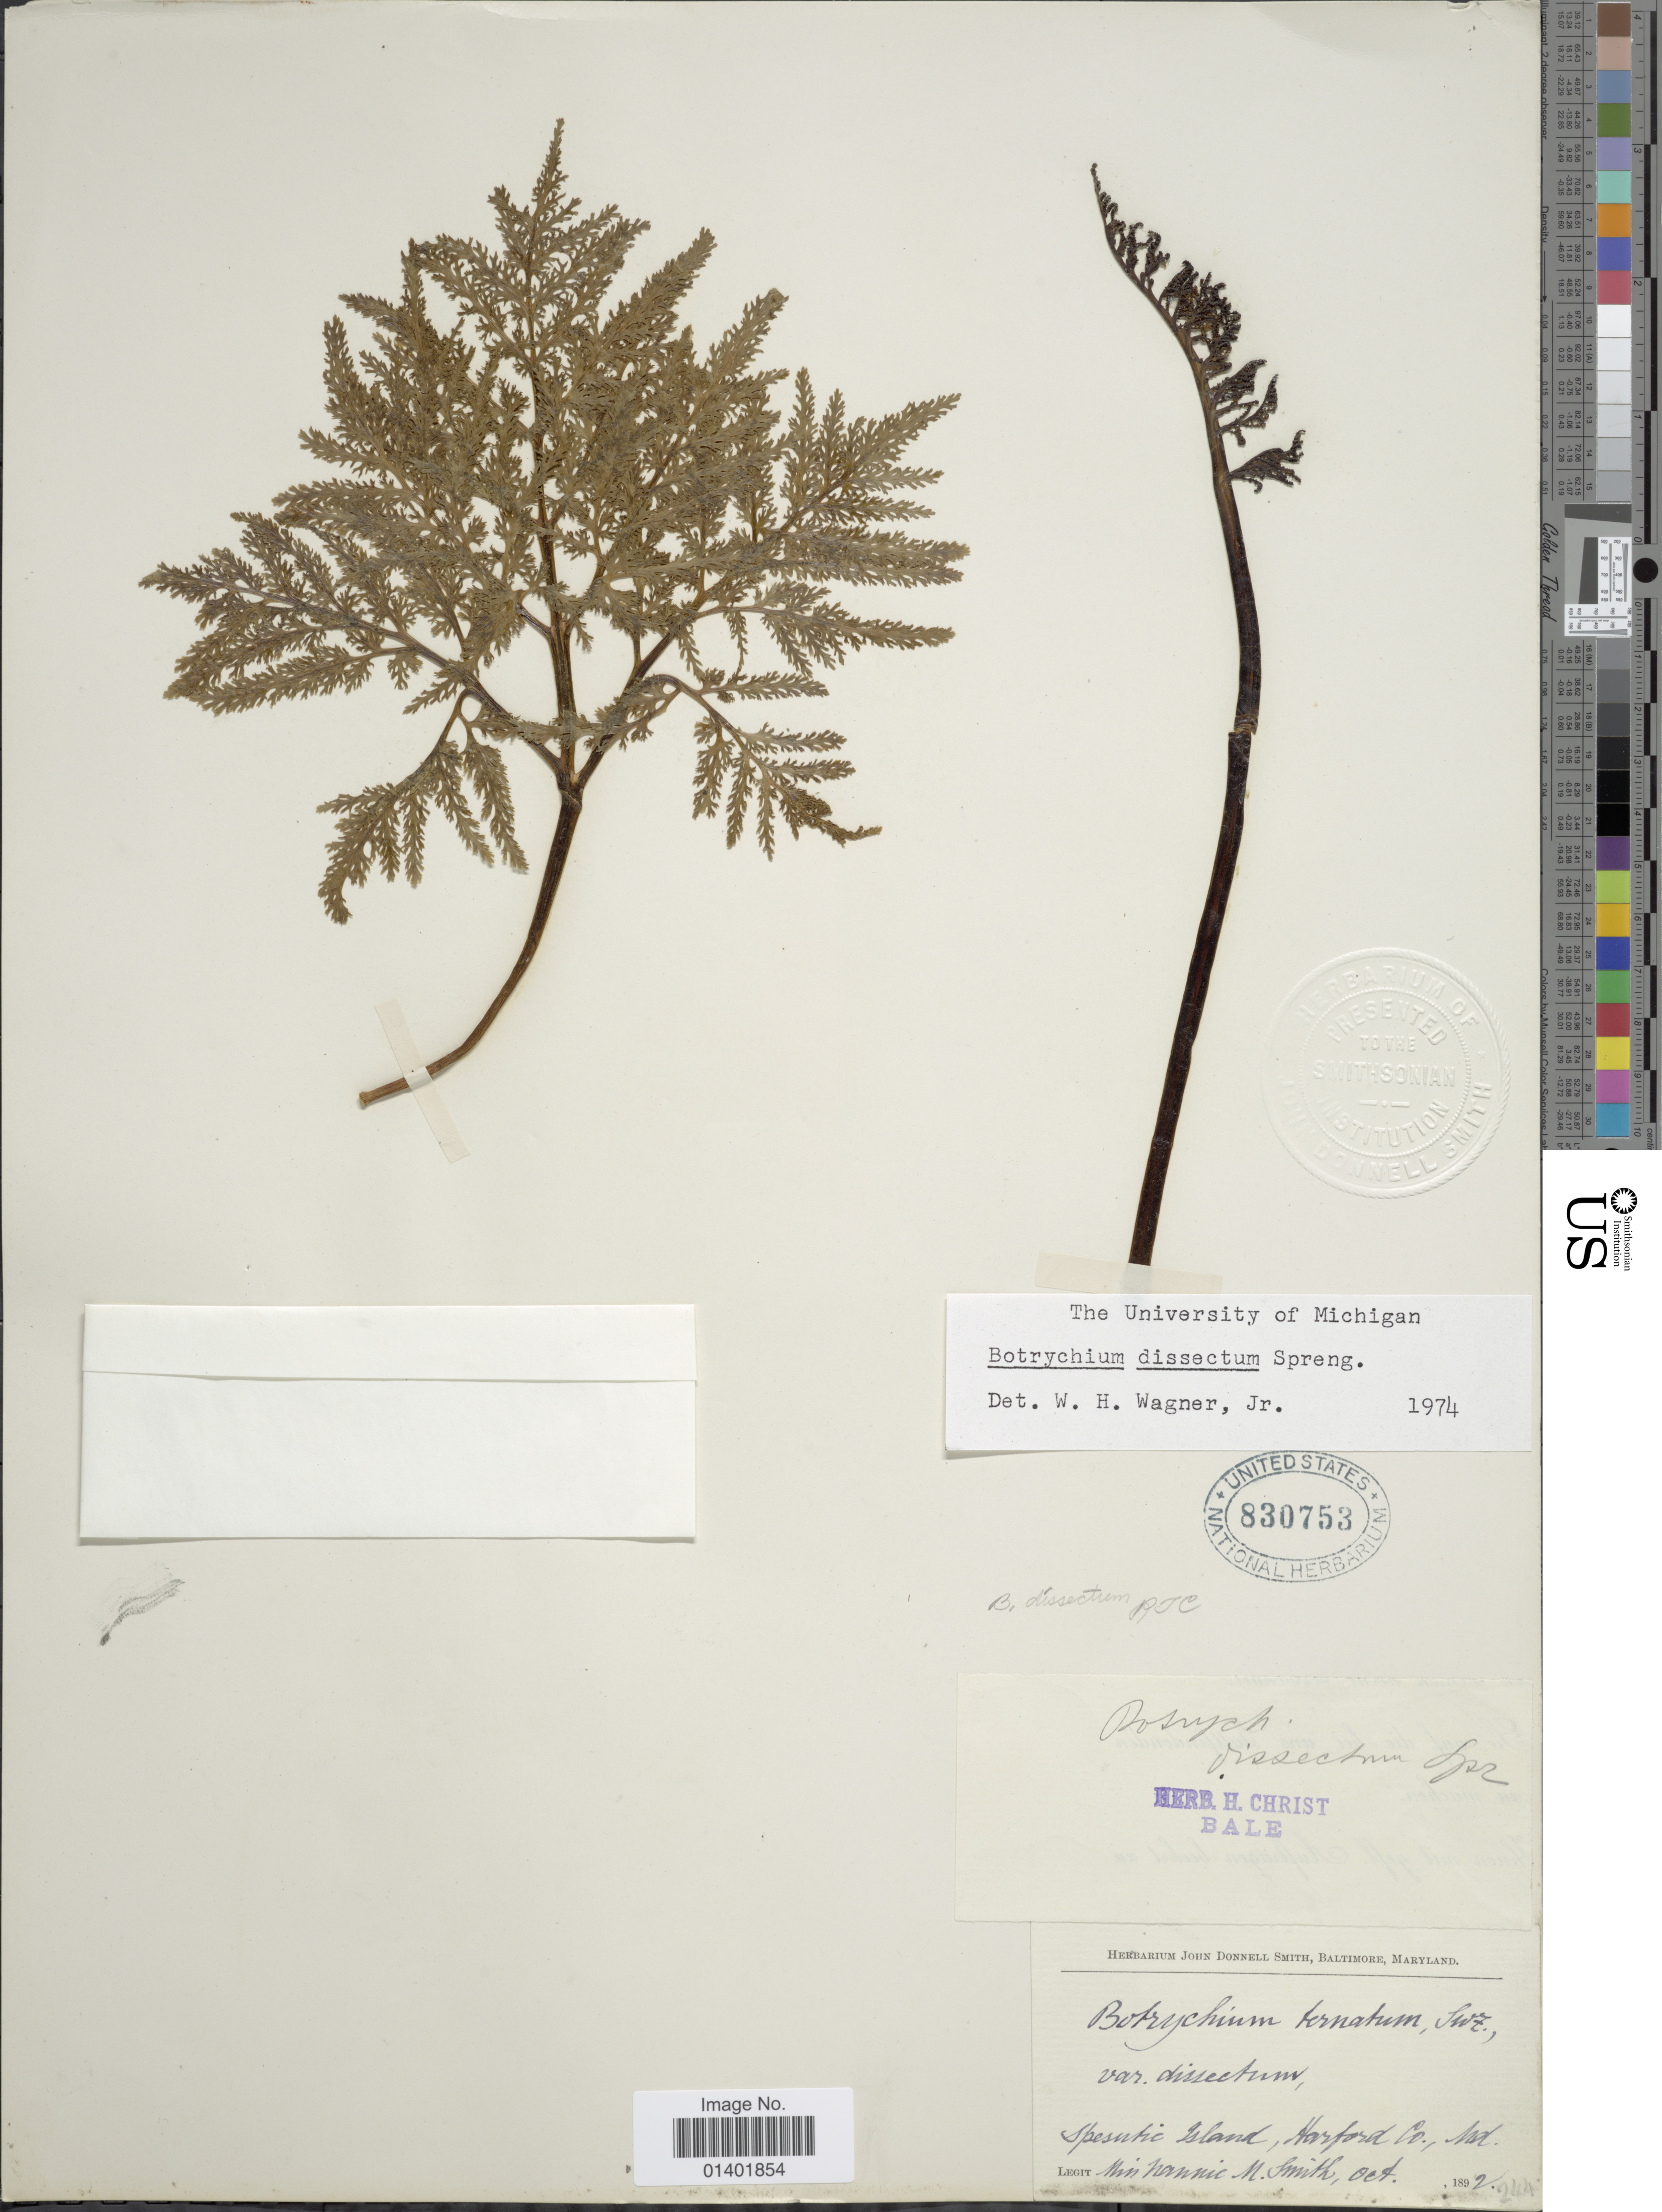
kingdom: Plantae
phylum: Tracheophyta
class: Polypodiopsida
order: Ophioglossales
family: Ophioglossaceae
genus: Botrychium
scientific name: Botrychium dissectum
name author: Spreng.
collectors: N. Smith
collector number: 244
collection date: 1892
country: United States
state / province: Maryland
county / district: Harford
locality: Spesutie Island, Harford Co.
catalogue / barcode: US 830753